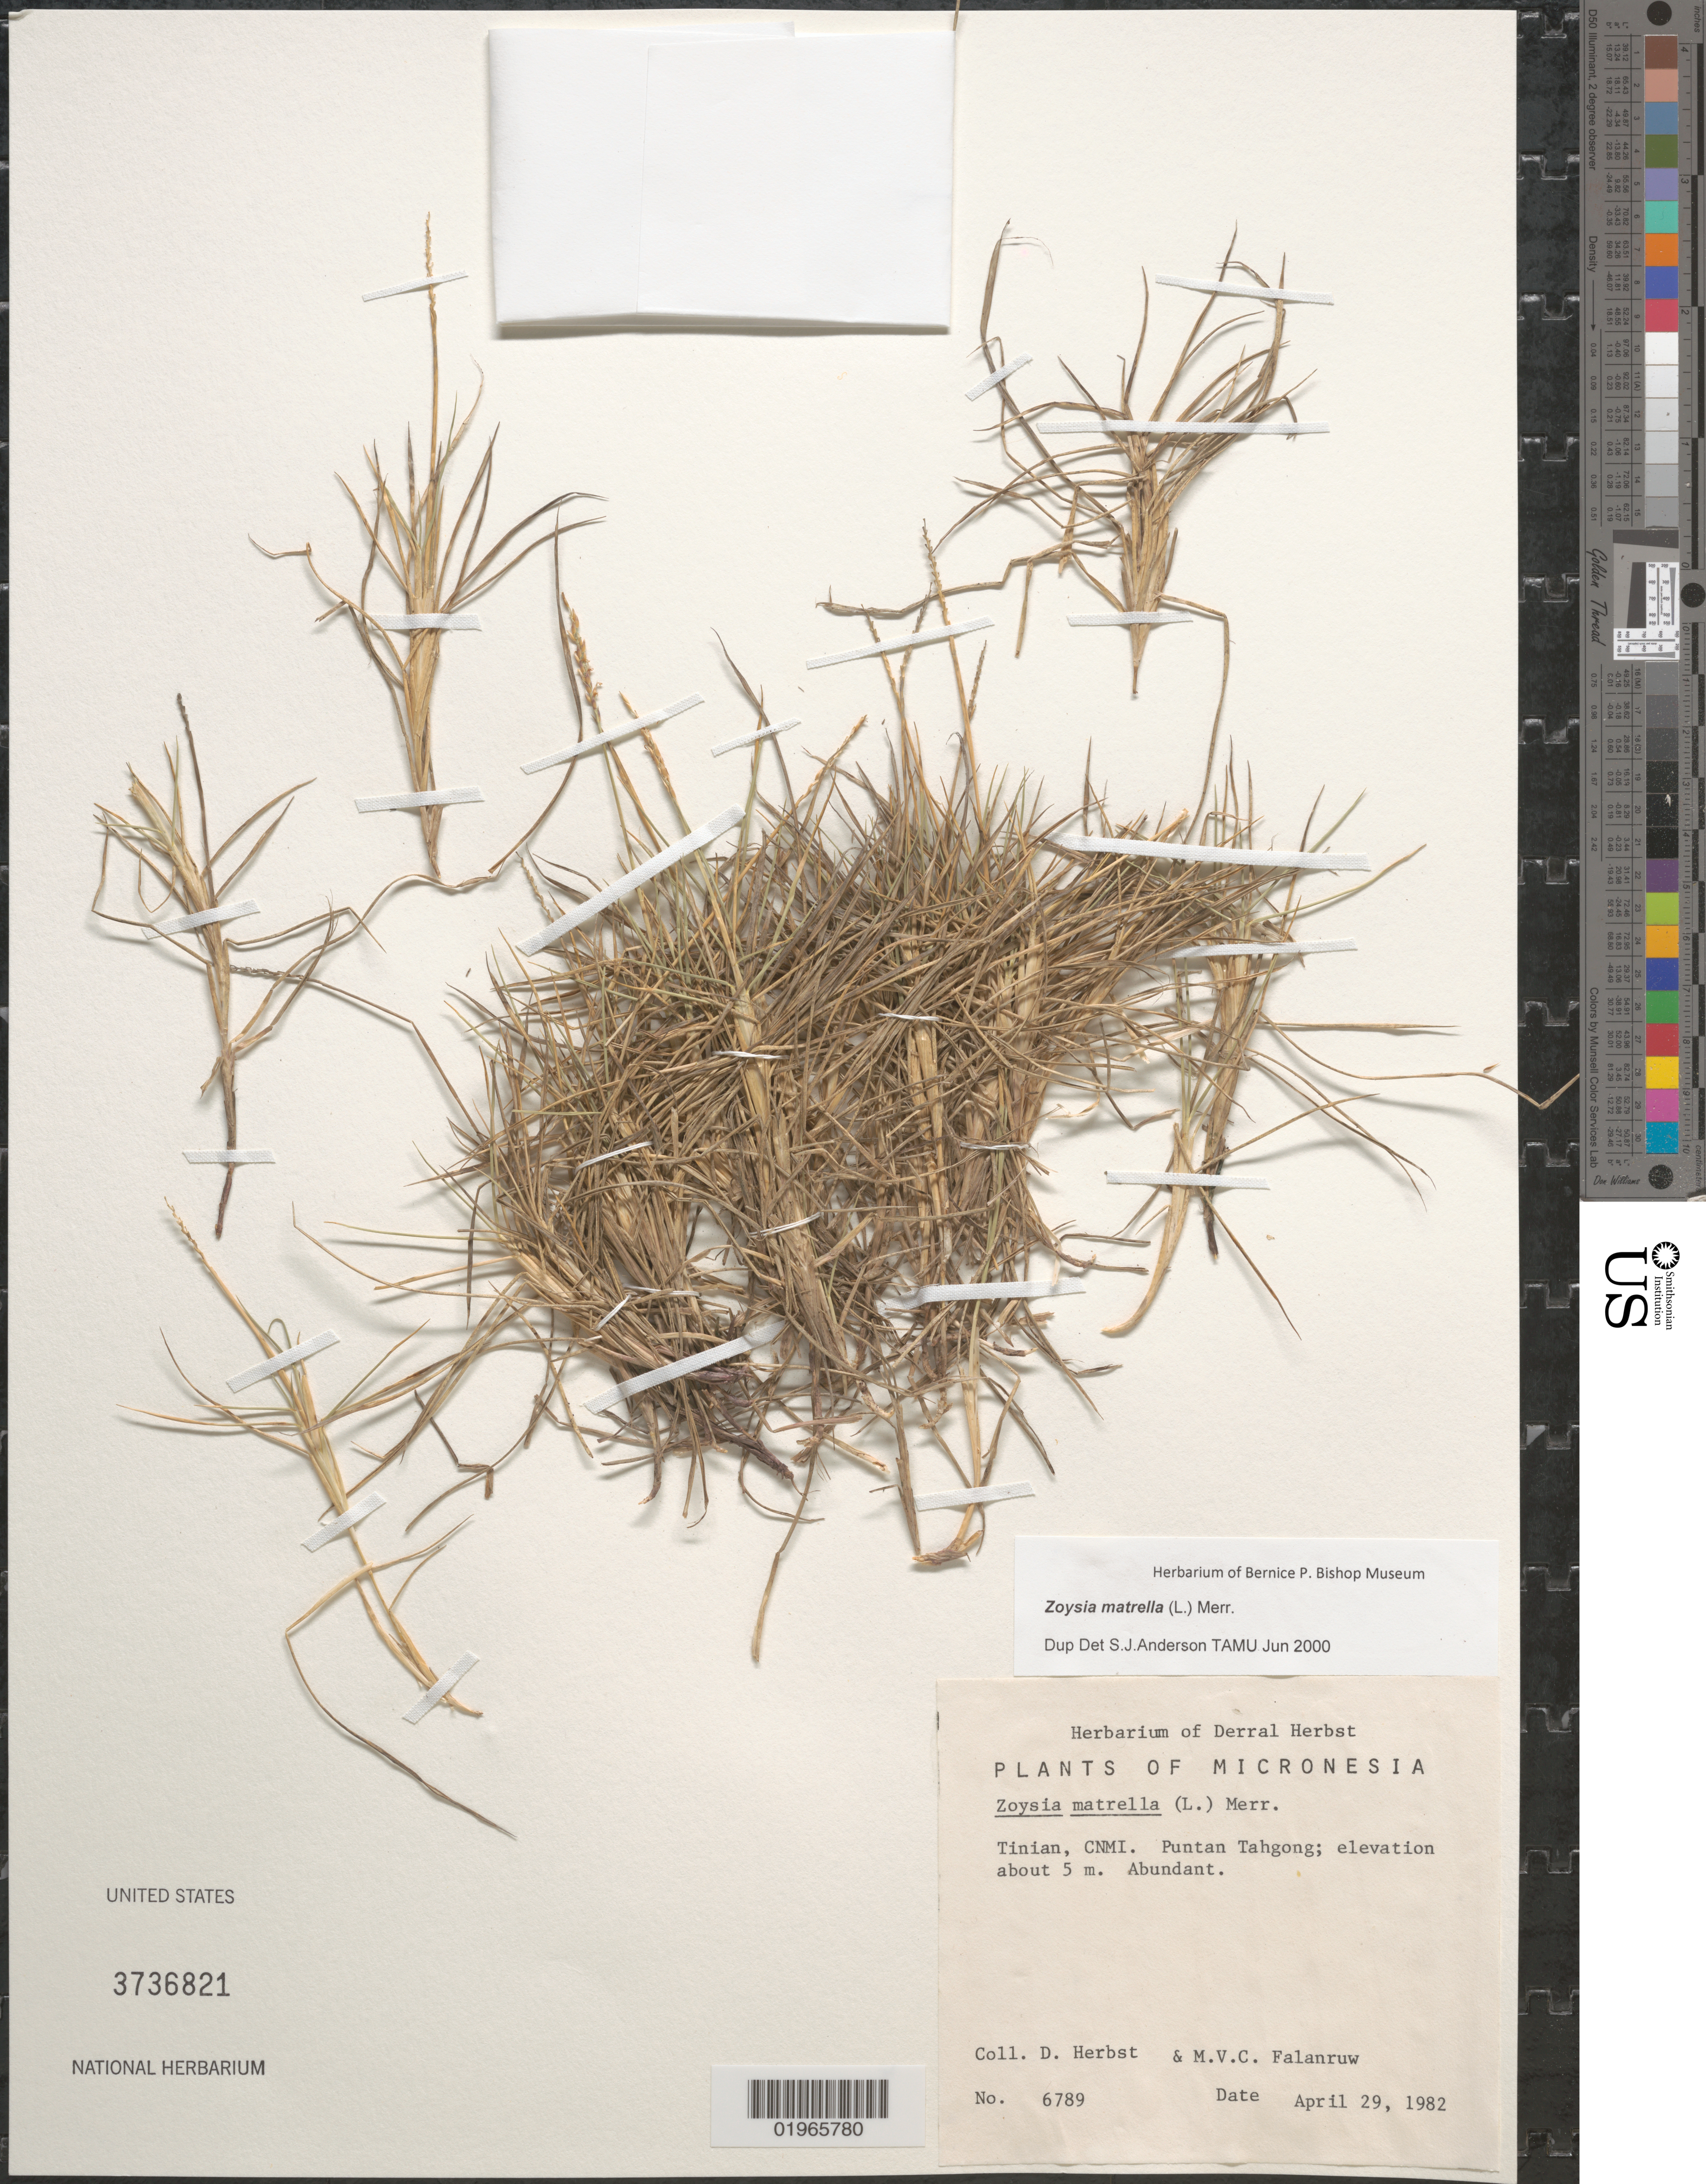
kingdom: Plantae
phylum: Tracheophyta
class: Liliopsida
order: Poales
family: Poaceae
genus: Zoysia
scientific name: Zoysia matrella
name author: (L.) Merr.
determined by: Anderson, S. J., (TAES), Texas A&M University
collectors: D. Herbst & M. V. Falanruw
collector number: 6789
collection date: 1982-04-29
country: Northern Mariana Islands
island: Tinian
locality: Tinian, CNMI. Puntan Tahgong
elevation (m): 5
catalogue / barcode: US 3736821